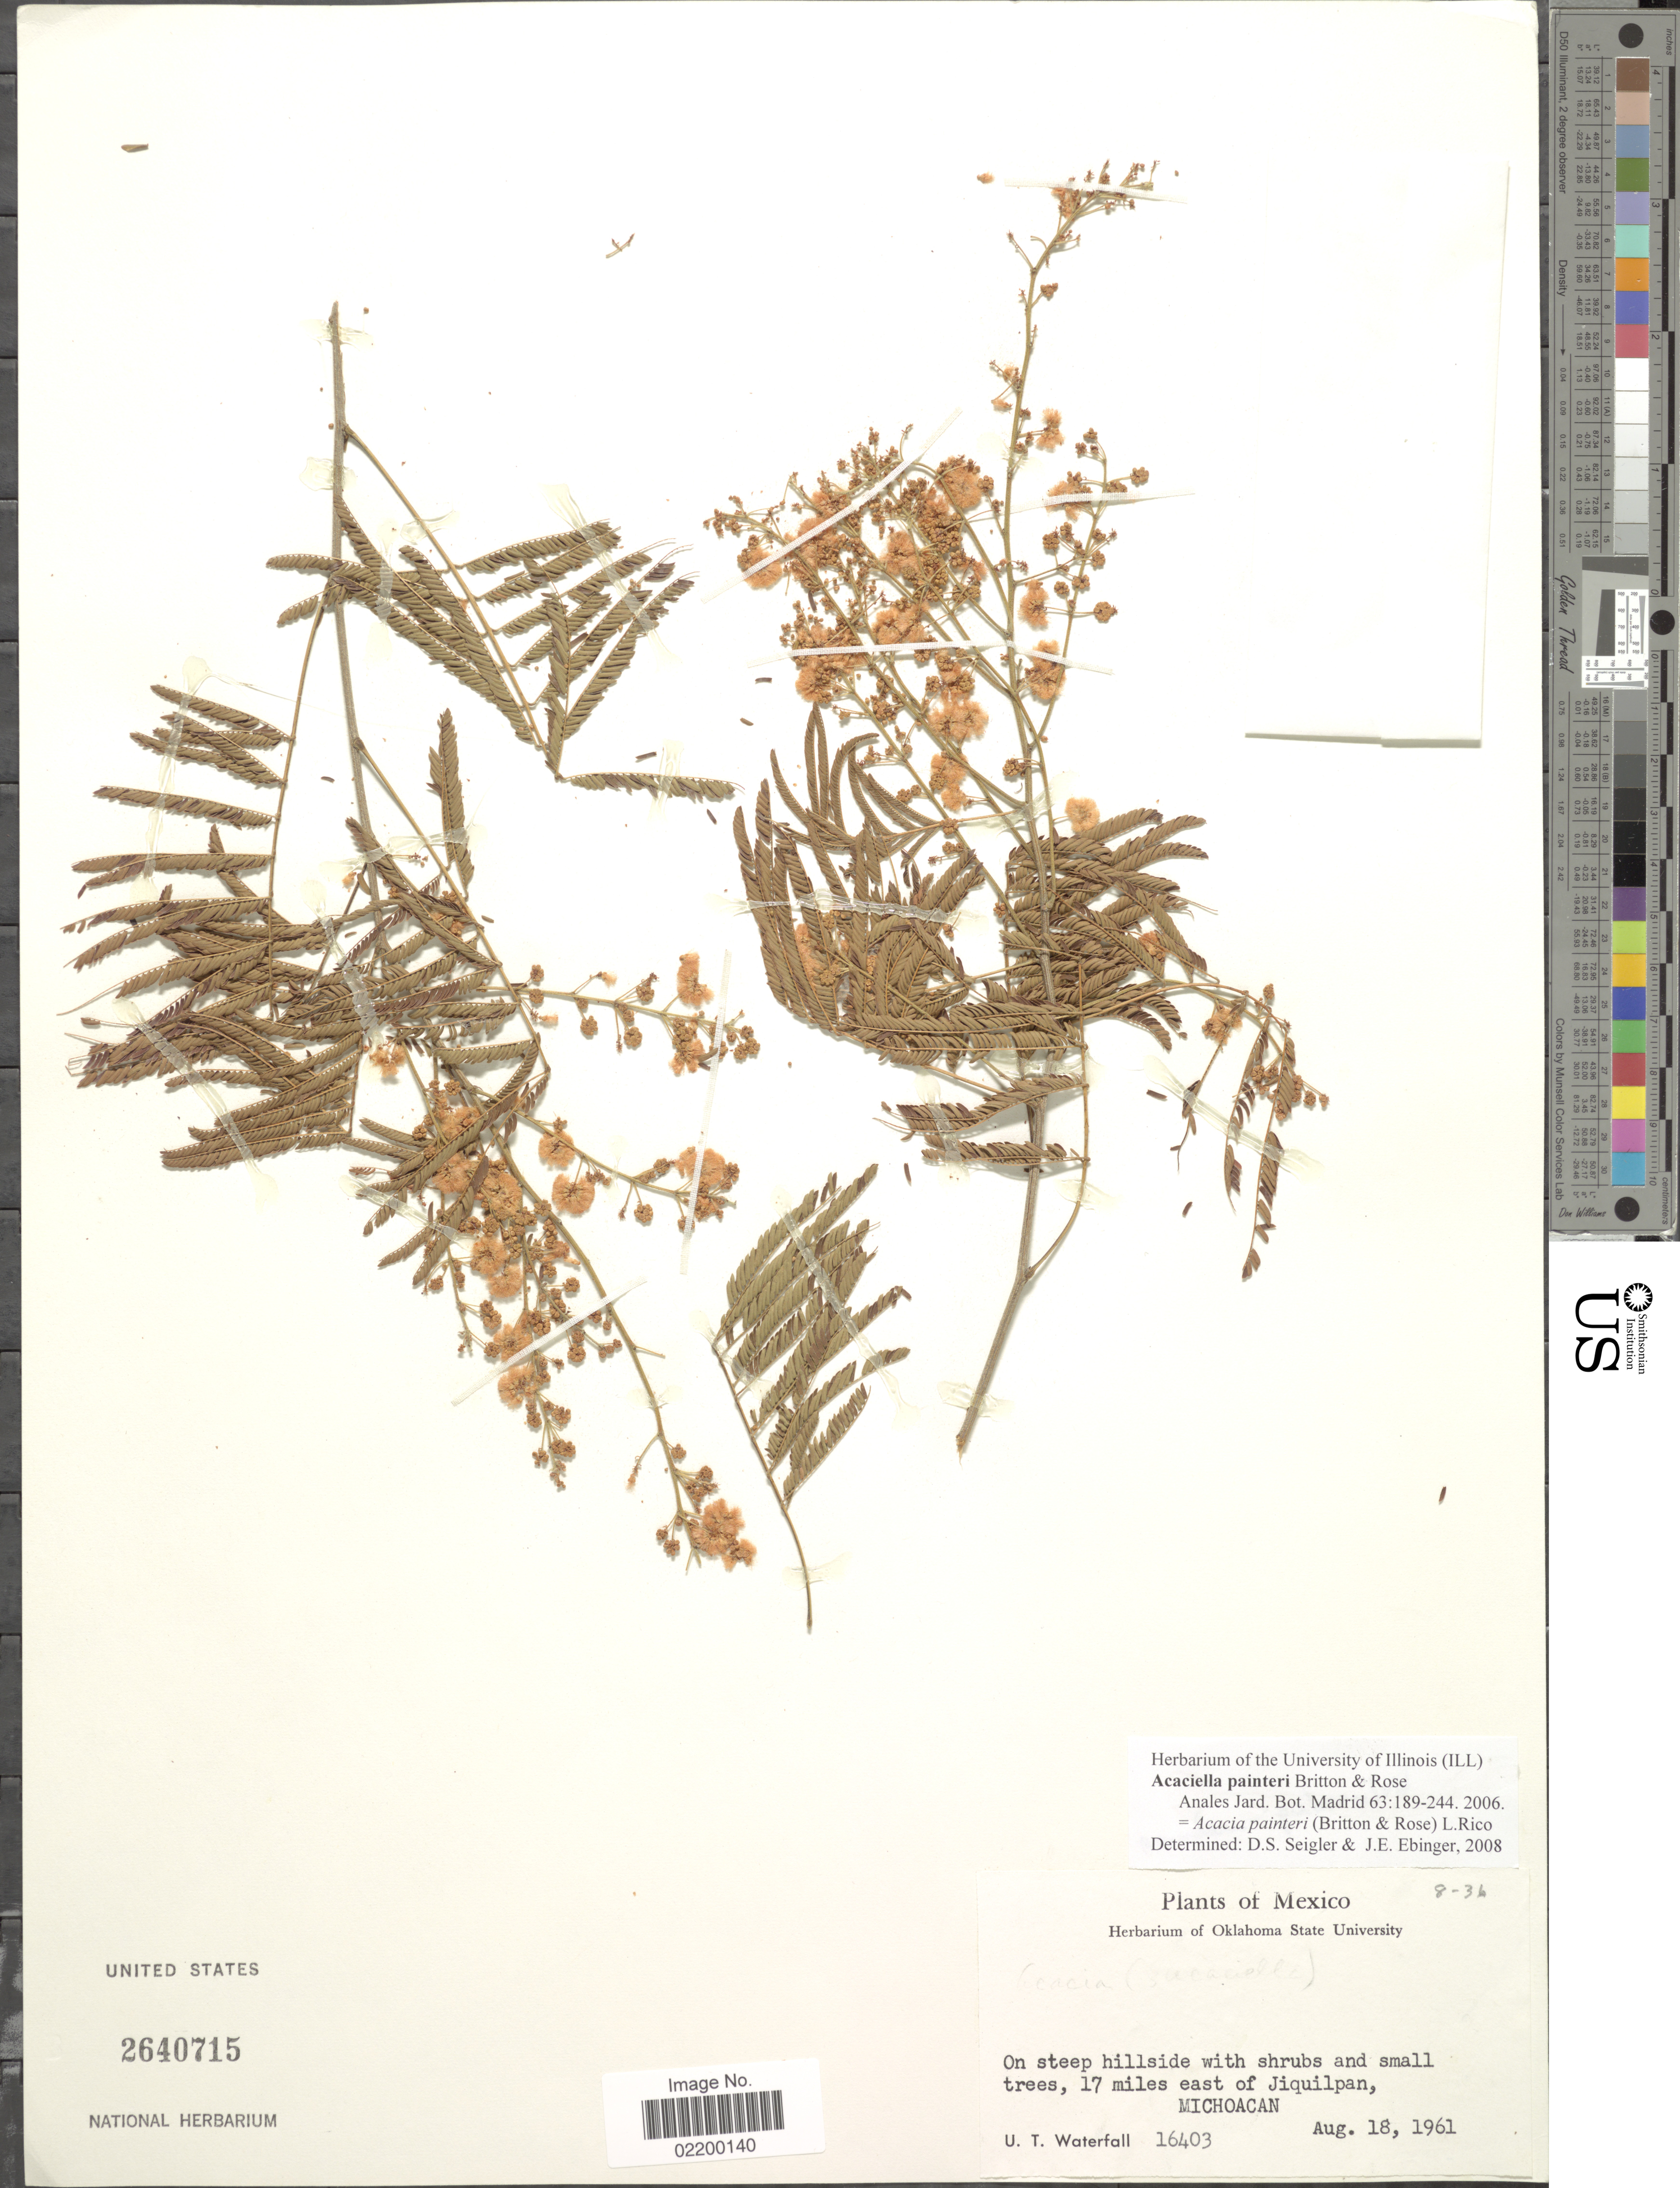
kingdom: Plantae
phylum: Tracheophyta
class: Magnoliopsida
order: Fabales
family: Fabaceae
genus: Acaciella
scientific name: Acaciella painteri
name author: Britton & Rose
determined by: Seigler, David S.; Ebinger, J. E.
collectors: U. T. Waterfall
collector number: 16403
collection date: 1961-08-18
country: Mexico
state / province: Michoacán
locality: On steep hillside, 17 miles east of Jiquilpan, Michoacan.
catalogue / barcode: US 2640715